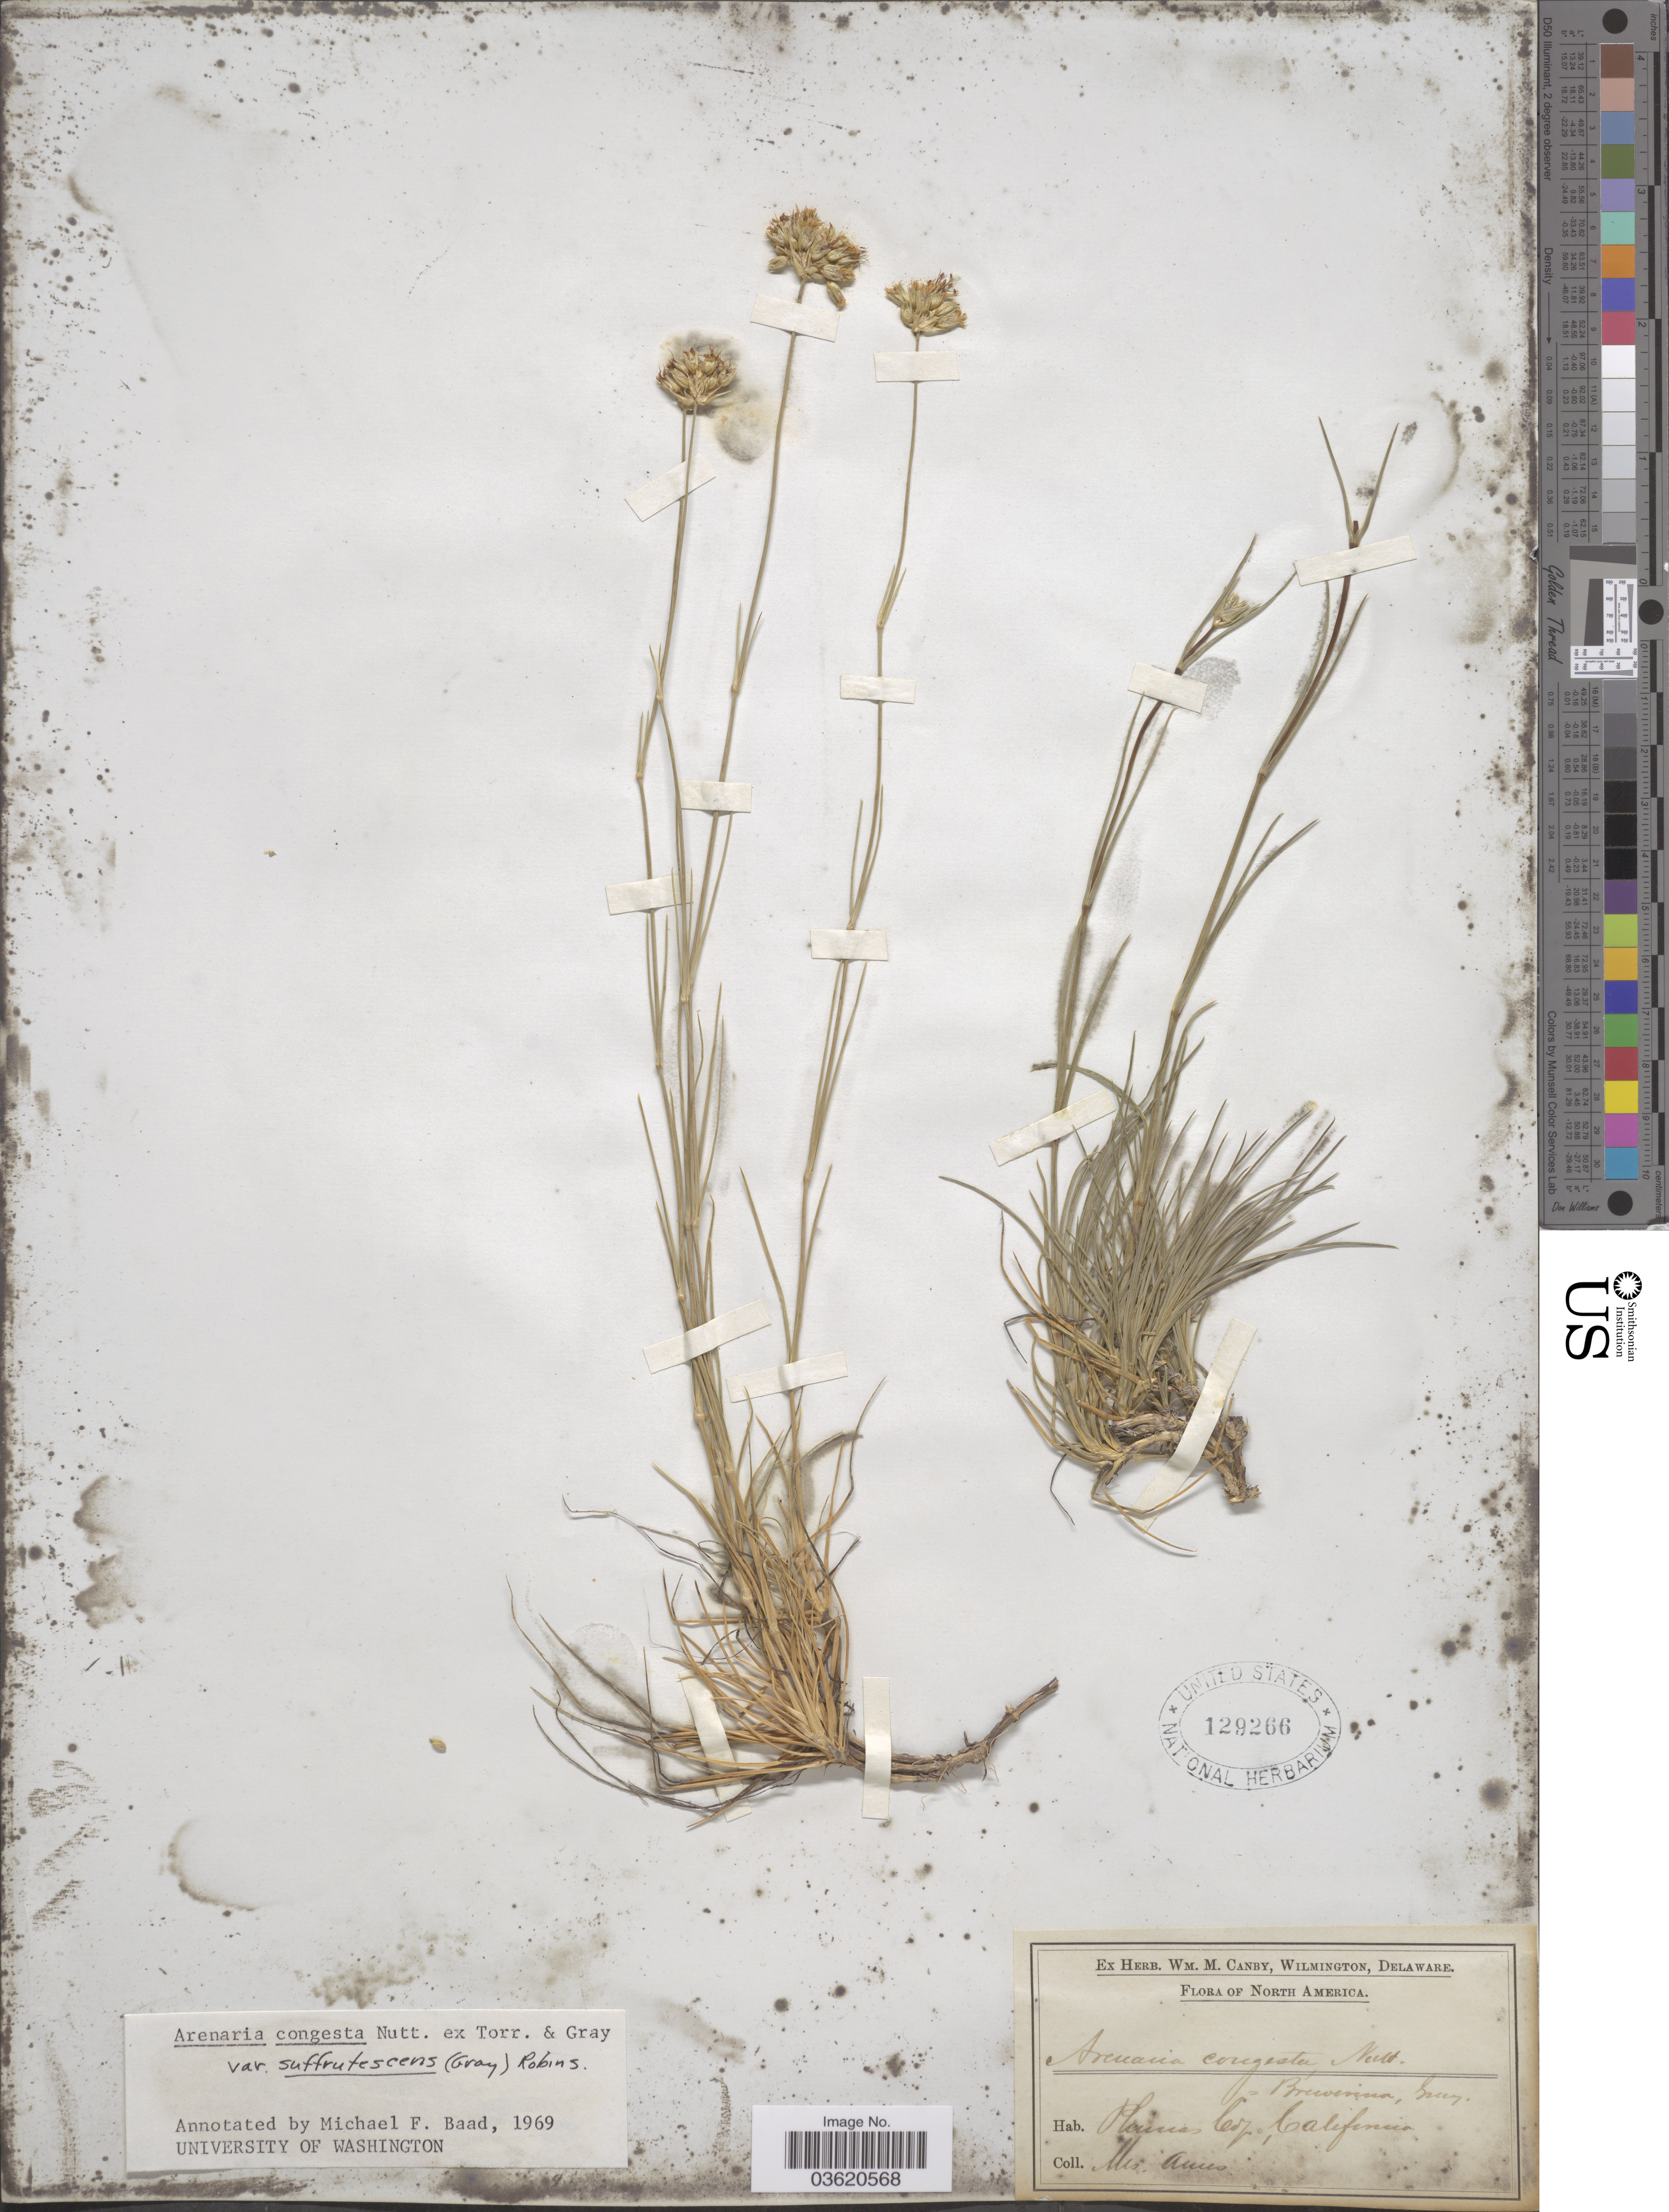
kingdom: Plantae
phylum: Tracheophyta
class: Magnoliopsida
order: Caryophyllales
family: Caryophyllaceae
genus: Eremogone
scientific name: Eremogone congesta var. suffrutescens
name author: (A. Gray) R.L. Hartm. & Rabeler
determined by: Strong, Mark T., (BOT), Smithsonian Institution - National Museum of Natural History (UNITED STATES)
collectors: -- Ames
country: United States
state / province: California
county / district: Plumas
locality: Plumas Co.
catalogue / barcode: US 129266